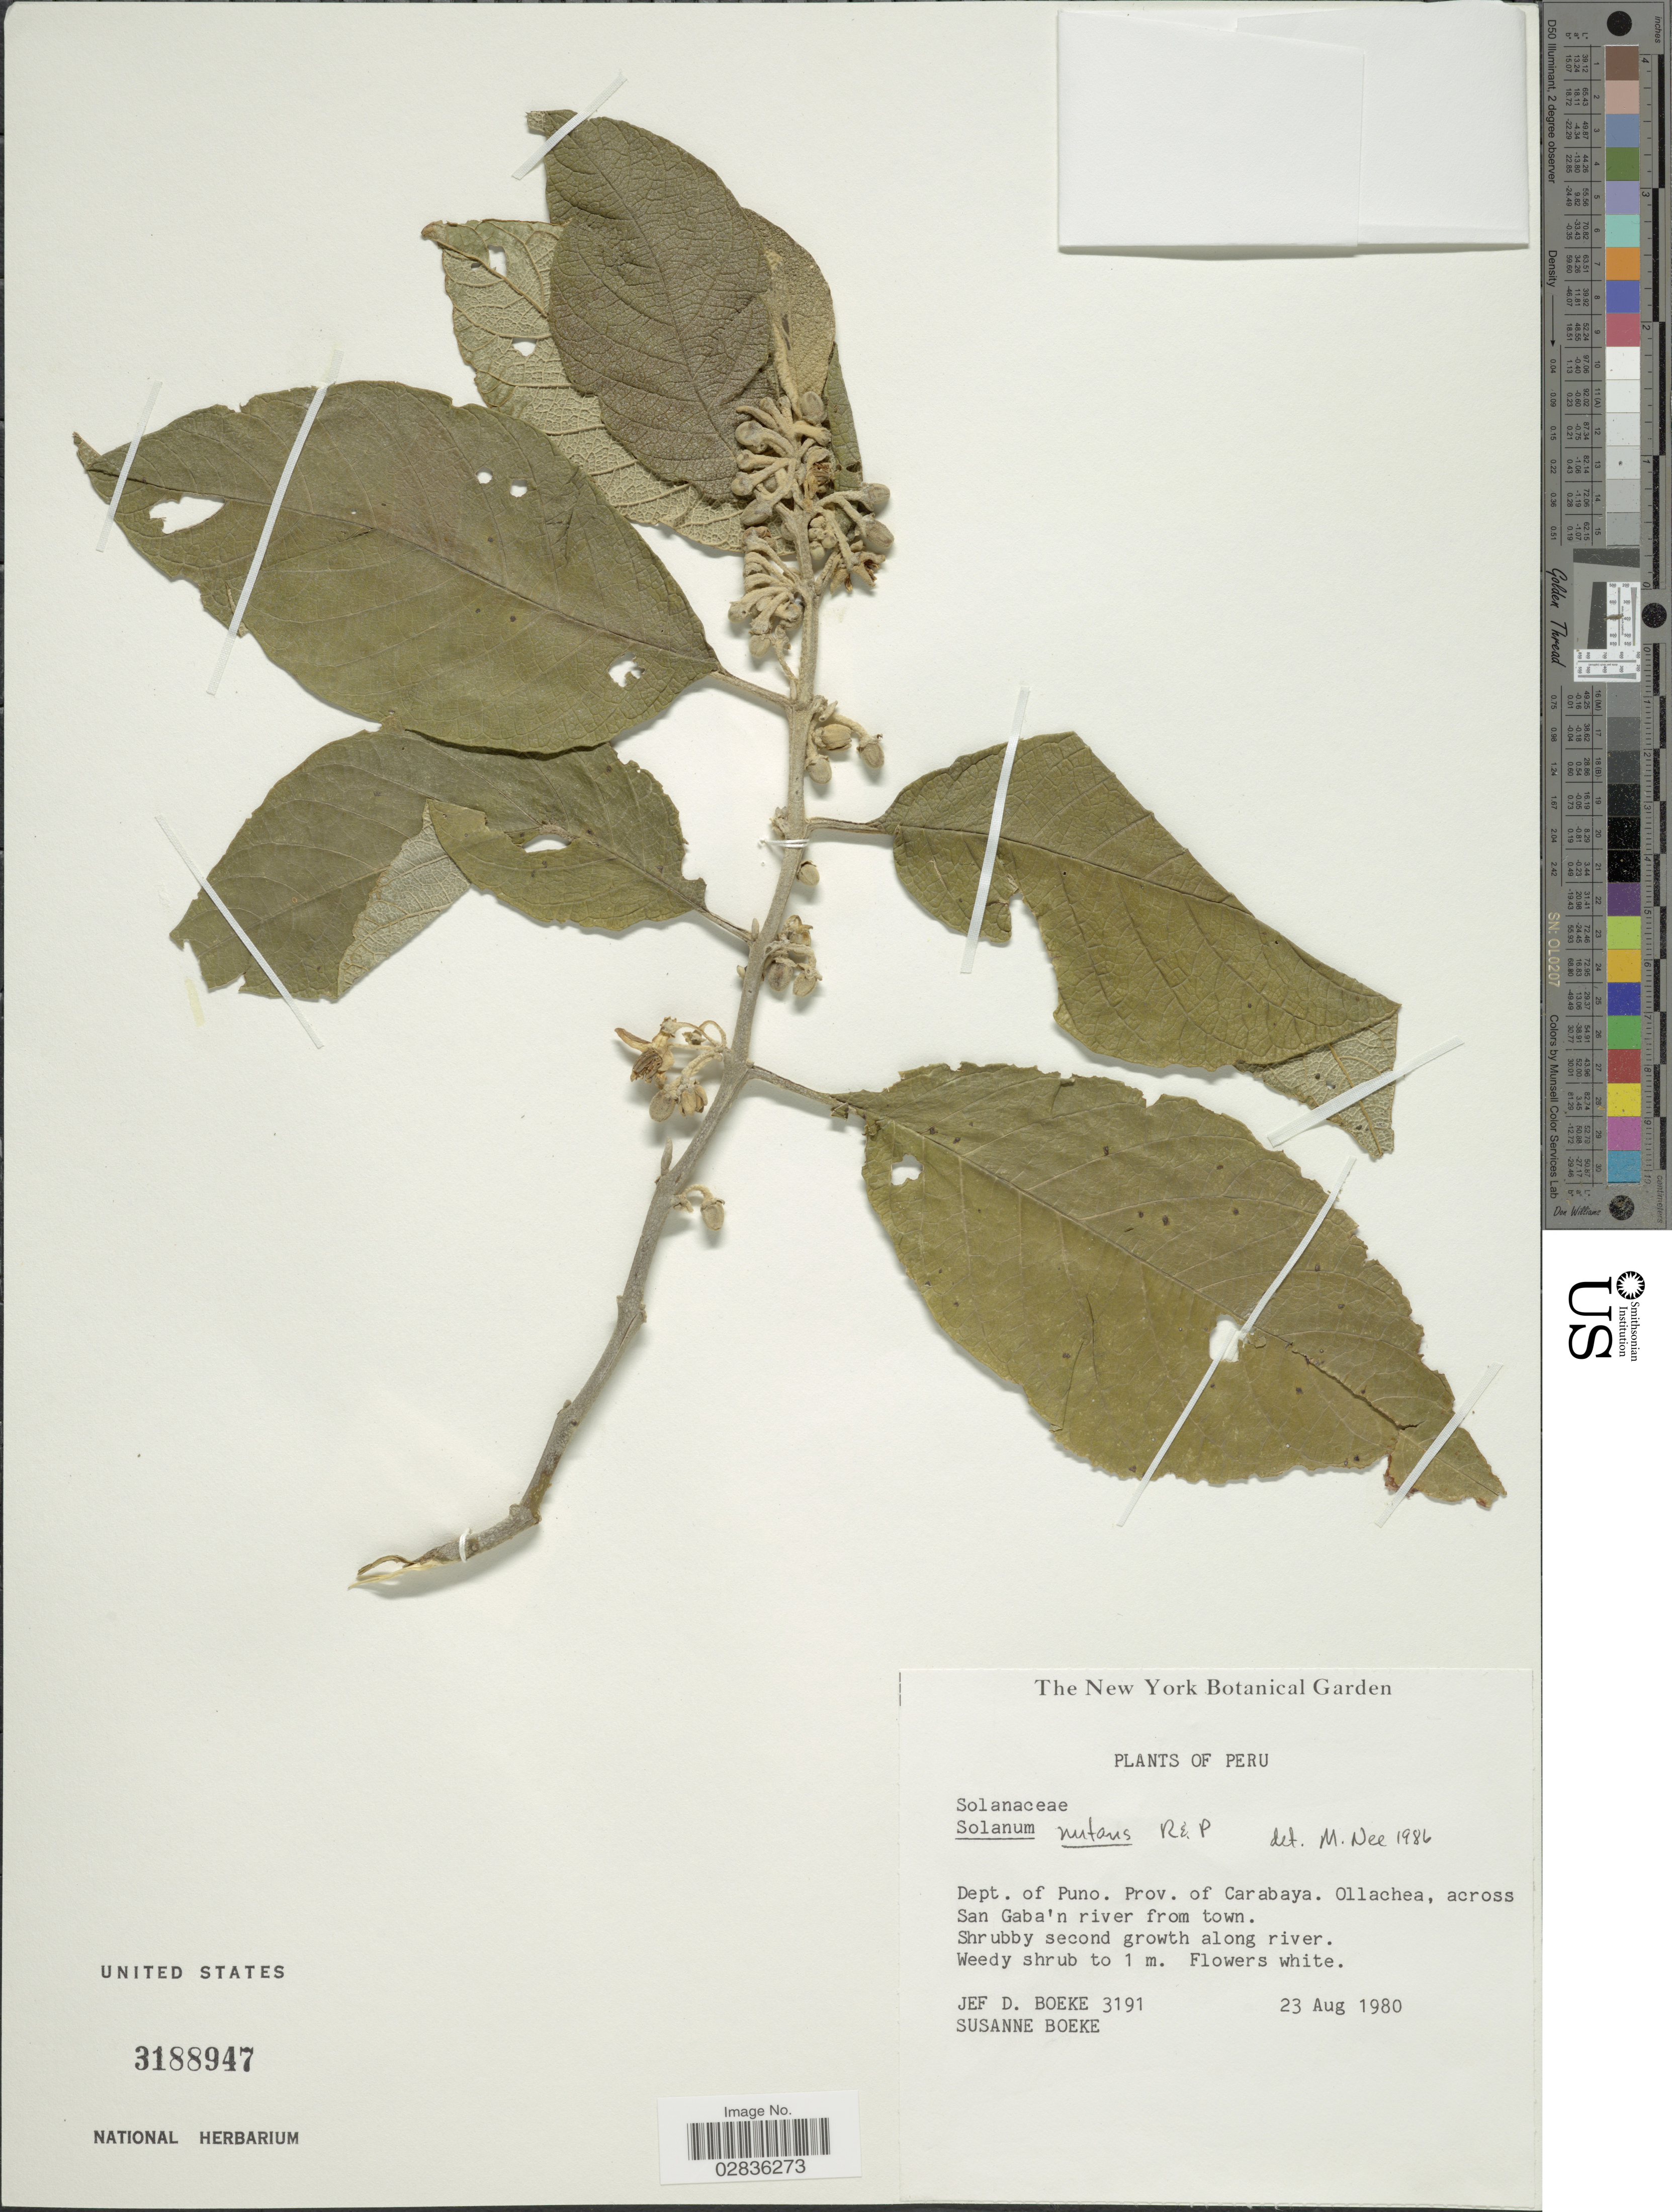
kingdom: Plantae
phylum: Tracheophyta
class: Magnoliopsida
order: Solanales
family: Solanaceae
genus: Solanum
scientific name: Solanum nutans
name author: Ruiz & Pav.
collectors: J. Boeke & S. Boeke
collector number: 3191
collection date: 1980-08-23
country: Peru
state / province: Puno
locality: Dept. of Puno. Prov. of Carabaya. Ollachea, across San Gaba'n river from town.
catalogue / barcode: US 3188947